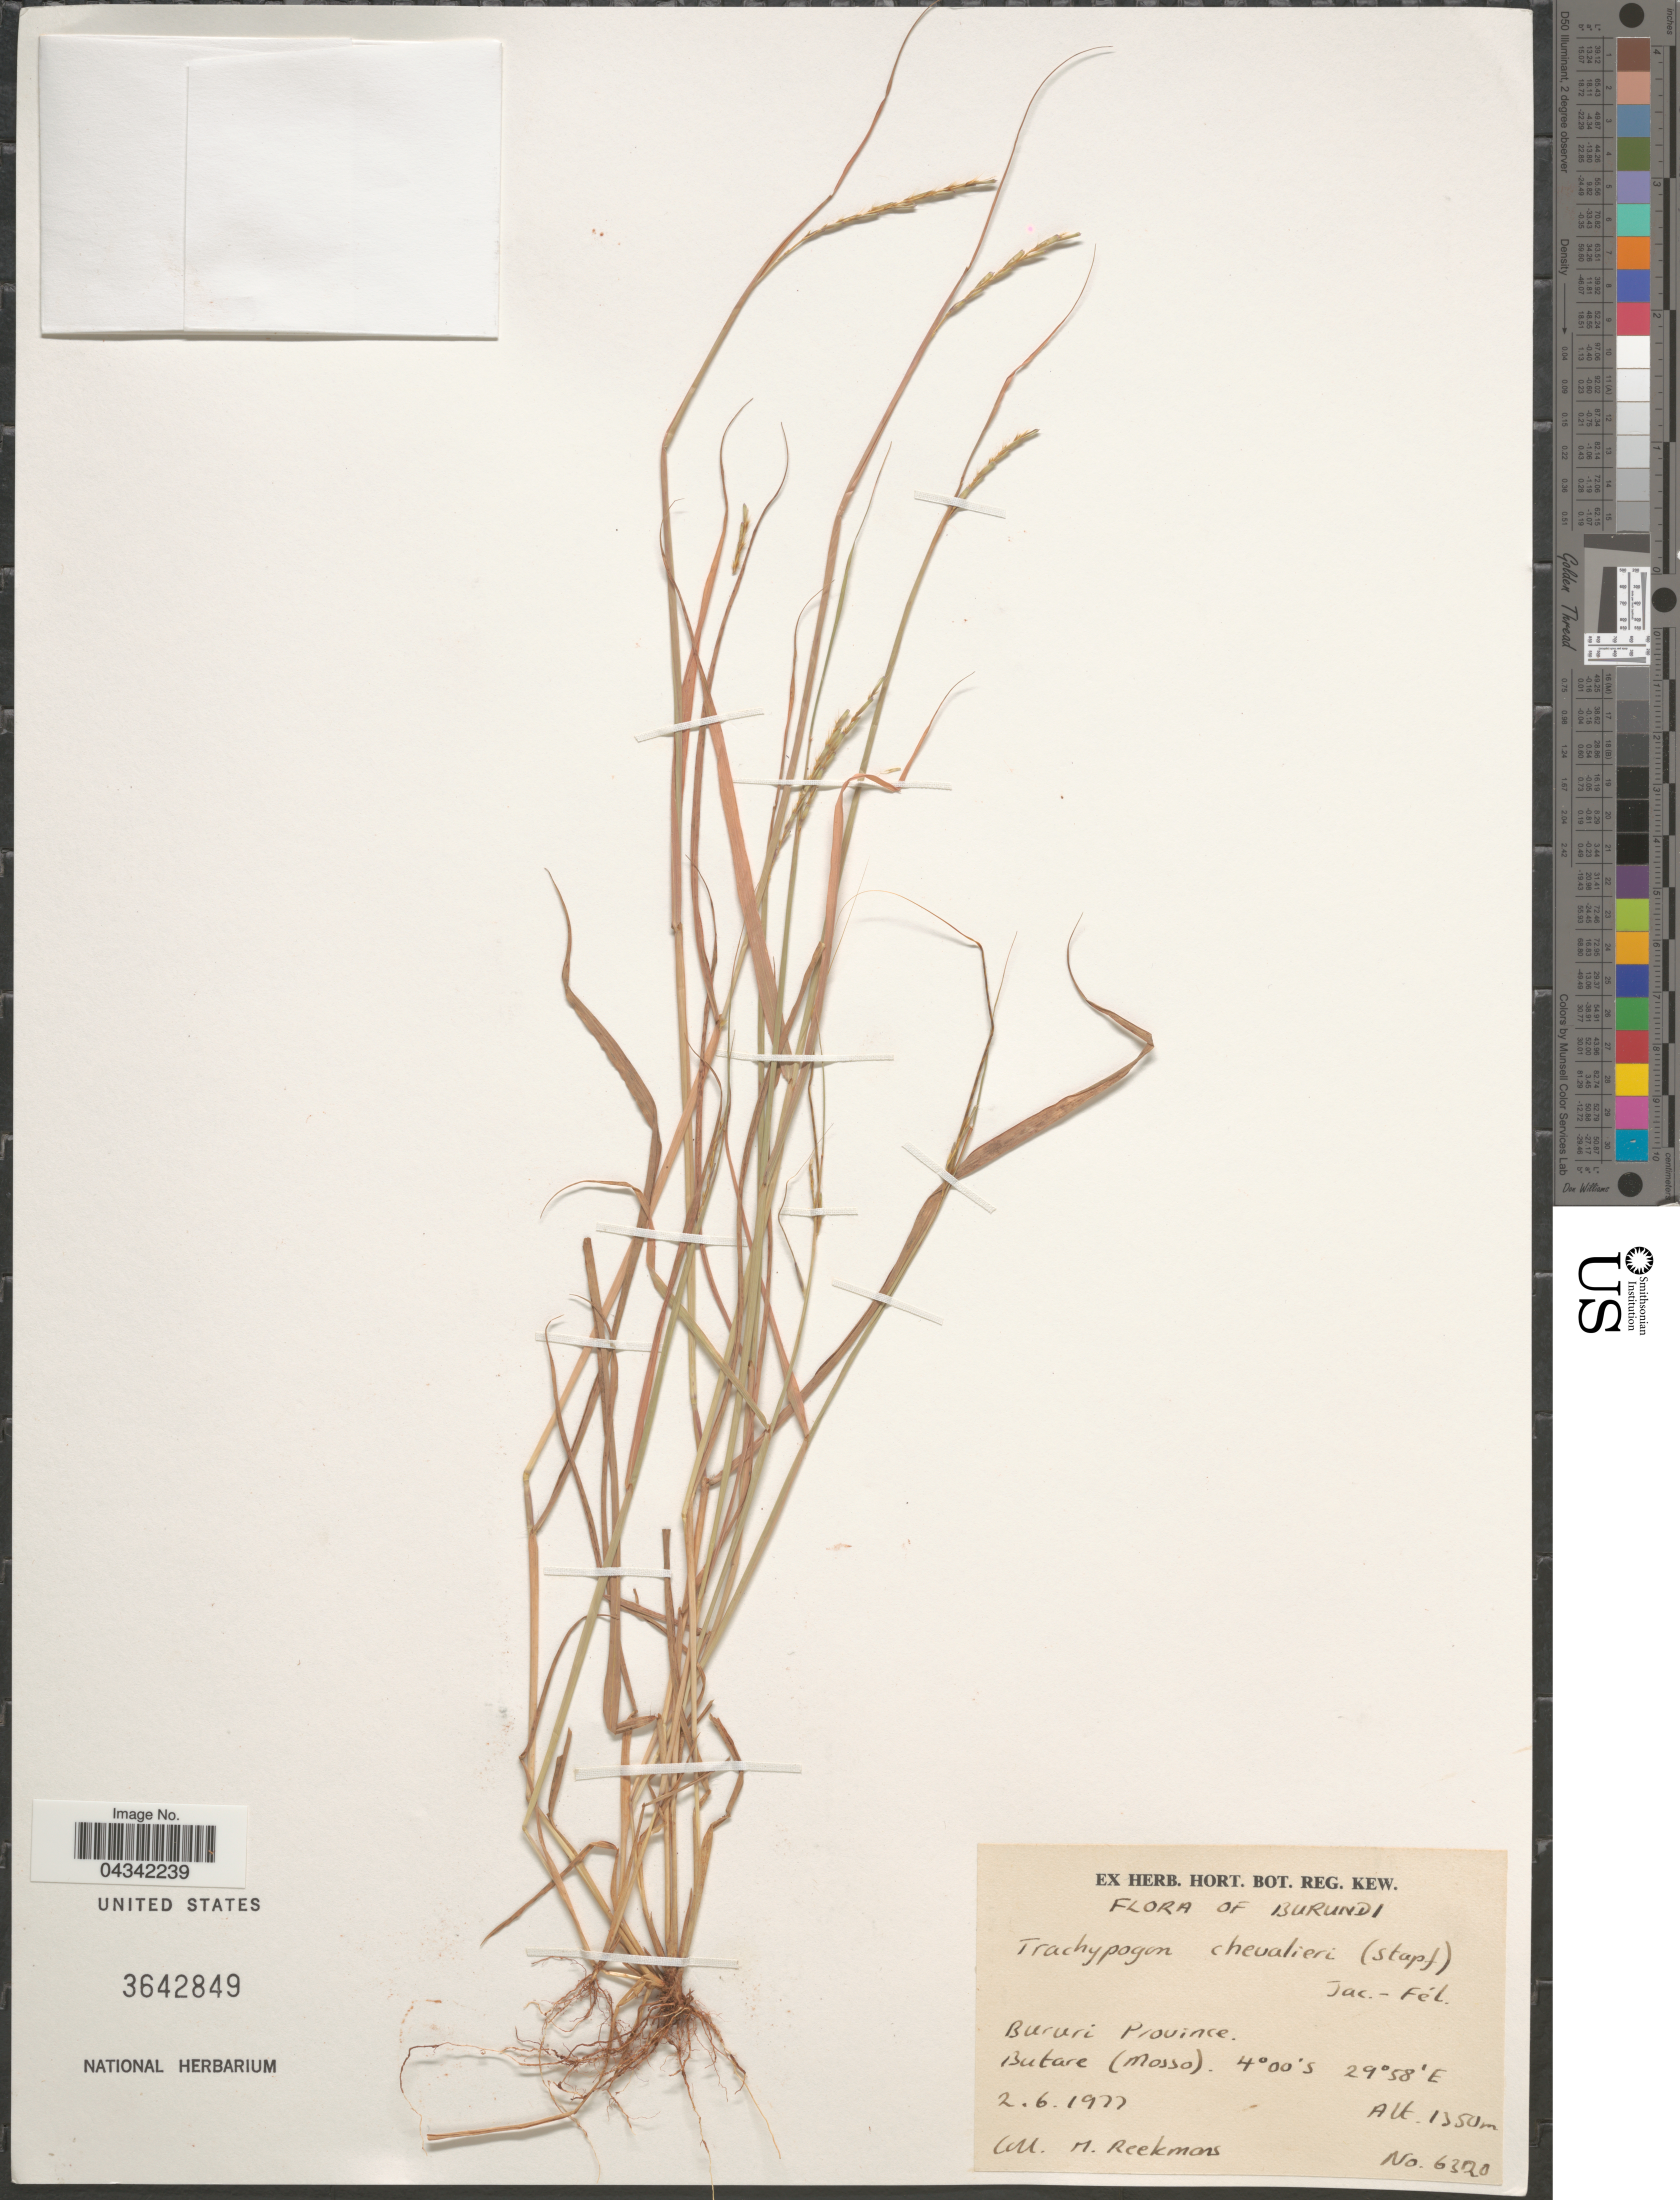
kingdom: Plantae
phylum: Tracheophyta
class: Liliopsida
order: Poales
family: Poaceae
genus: Trachypogon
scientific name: Trachypogon chevalieri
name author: (Stapf) Jacq.-Fél.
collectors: M. Reekmans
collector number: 6320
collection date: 1977-06-02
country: Burundi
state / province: Bururi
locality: Butare (Mosso).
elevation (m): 1350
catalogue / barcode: US 3642849